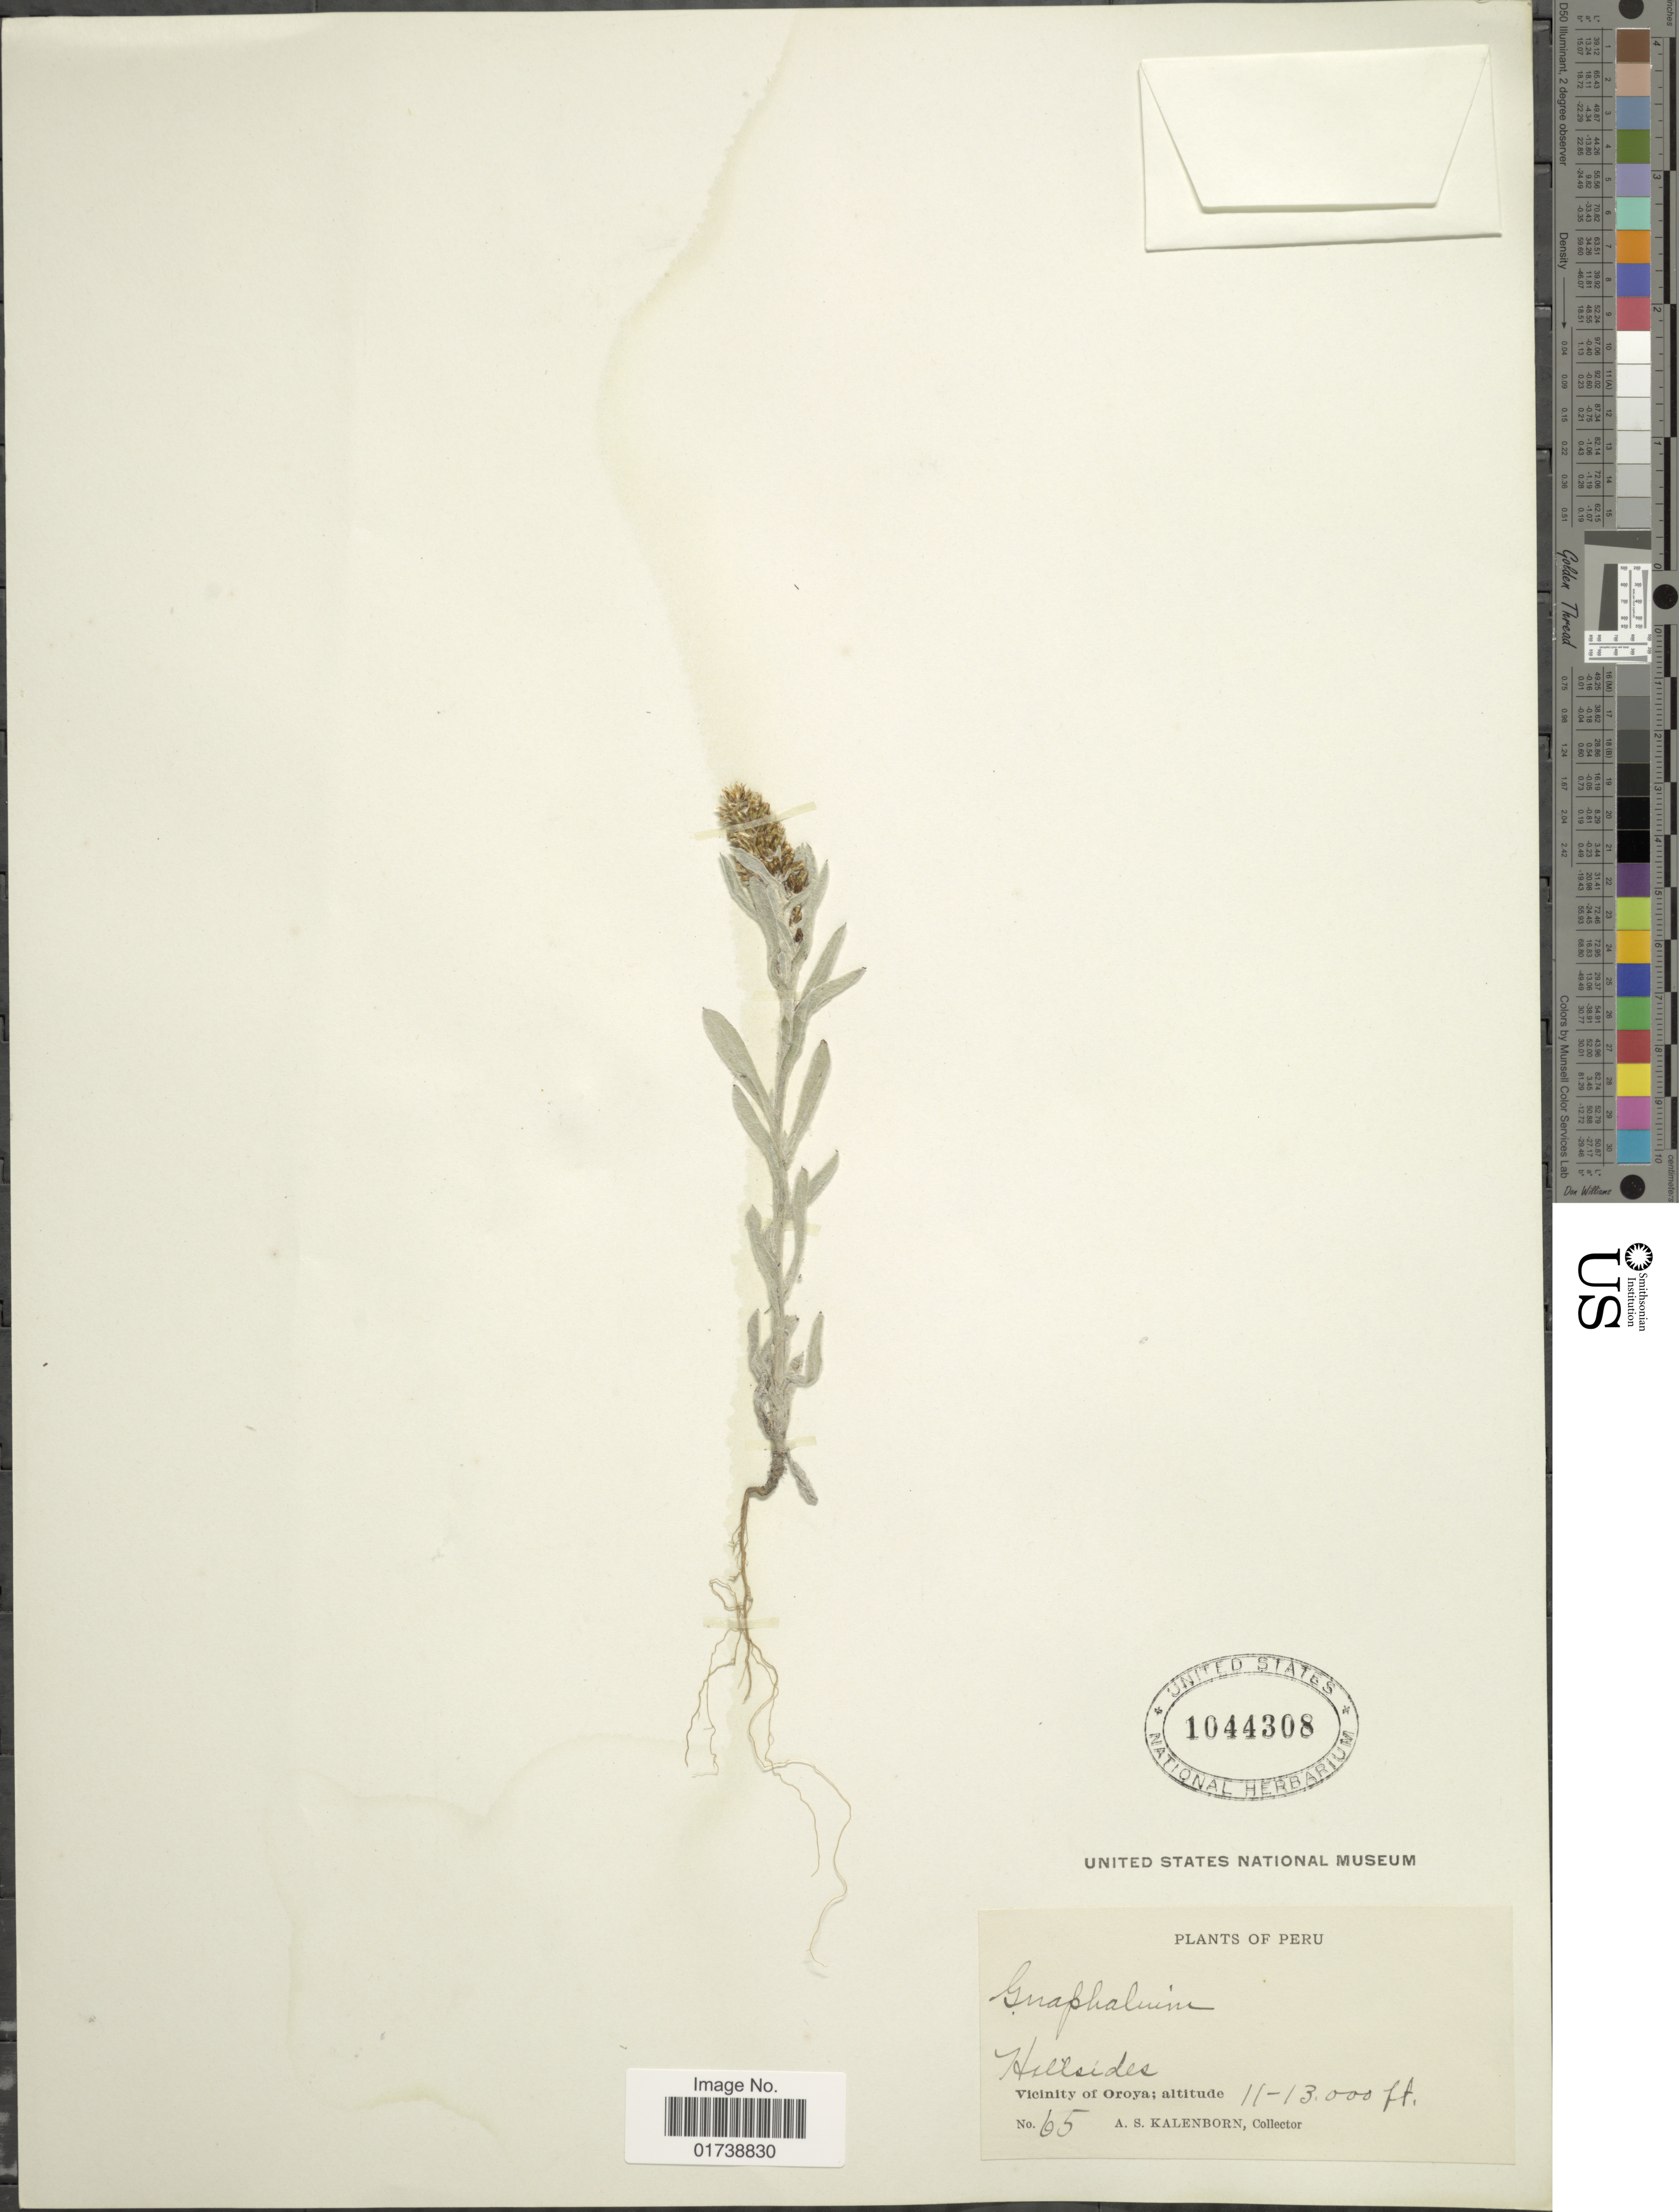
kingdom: Plantae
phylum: Tracheophyta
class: Magnoliopsida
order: Asterales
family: Asteraceae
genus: Gamochaeta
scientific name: Gamochaeta sp.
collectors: A. Kalenborn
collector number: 65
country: Peru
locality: Vicinity of Oroya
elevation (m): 3353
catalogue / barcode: US 1044308